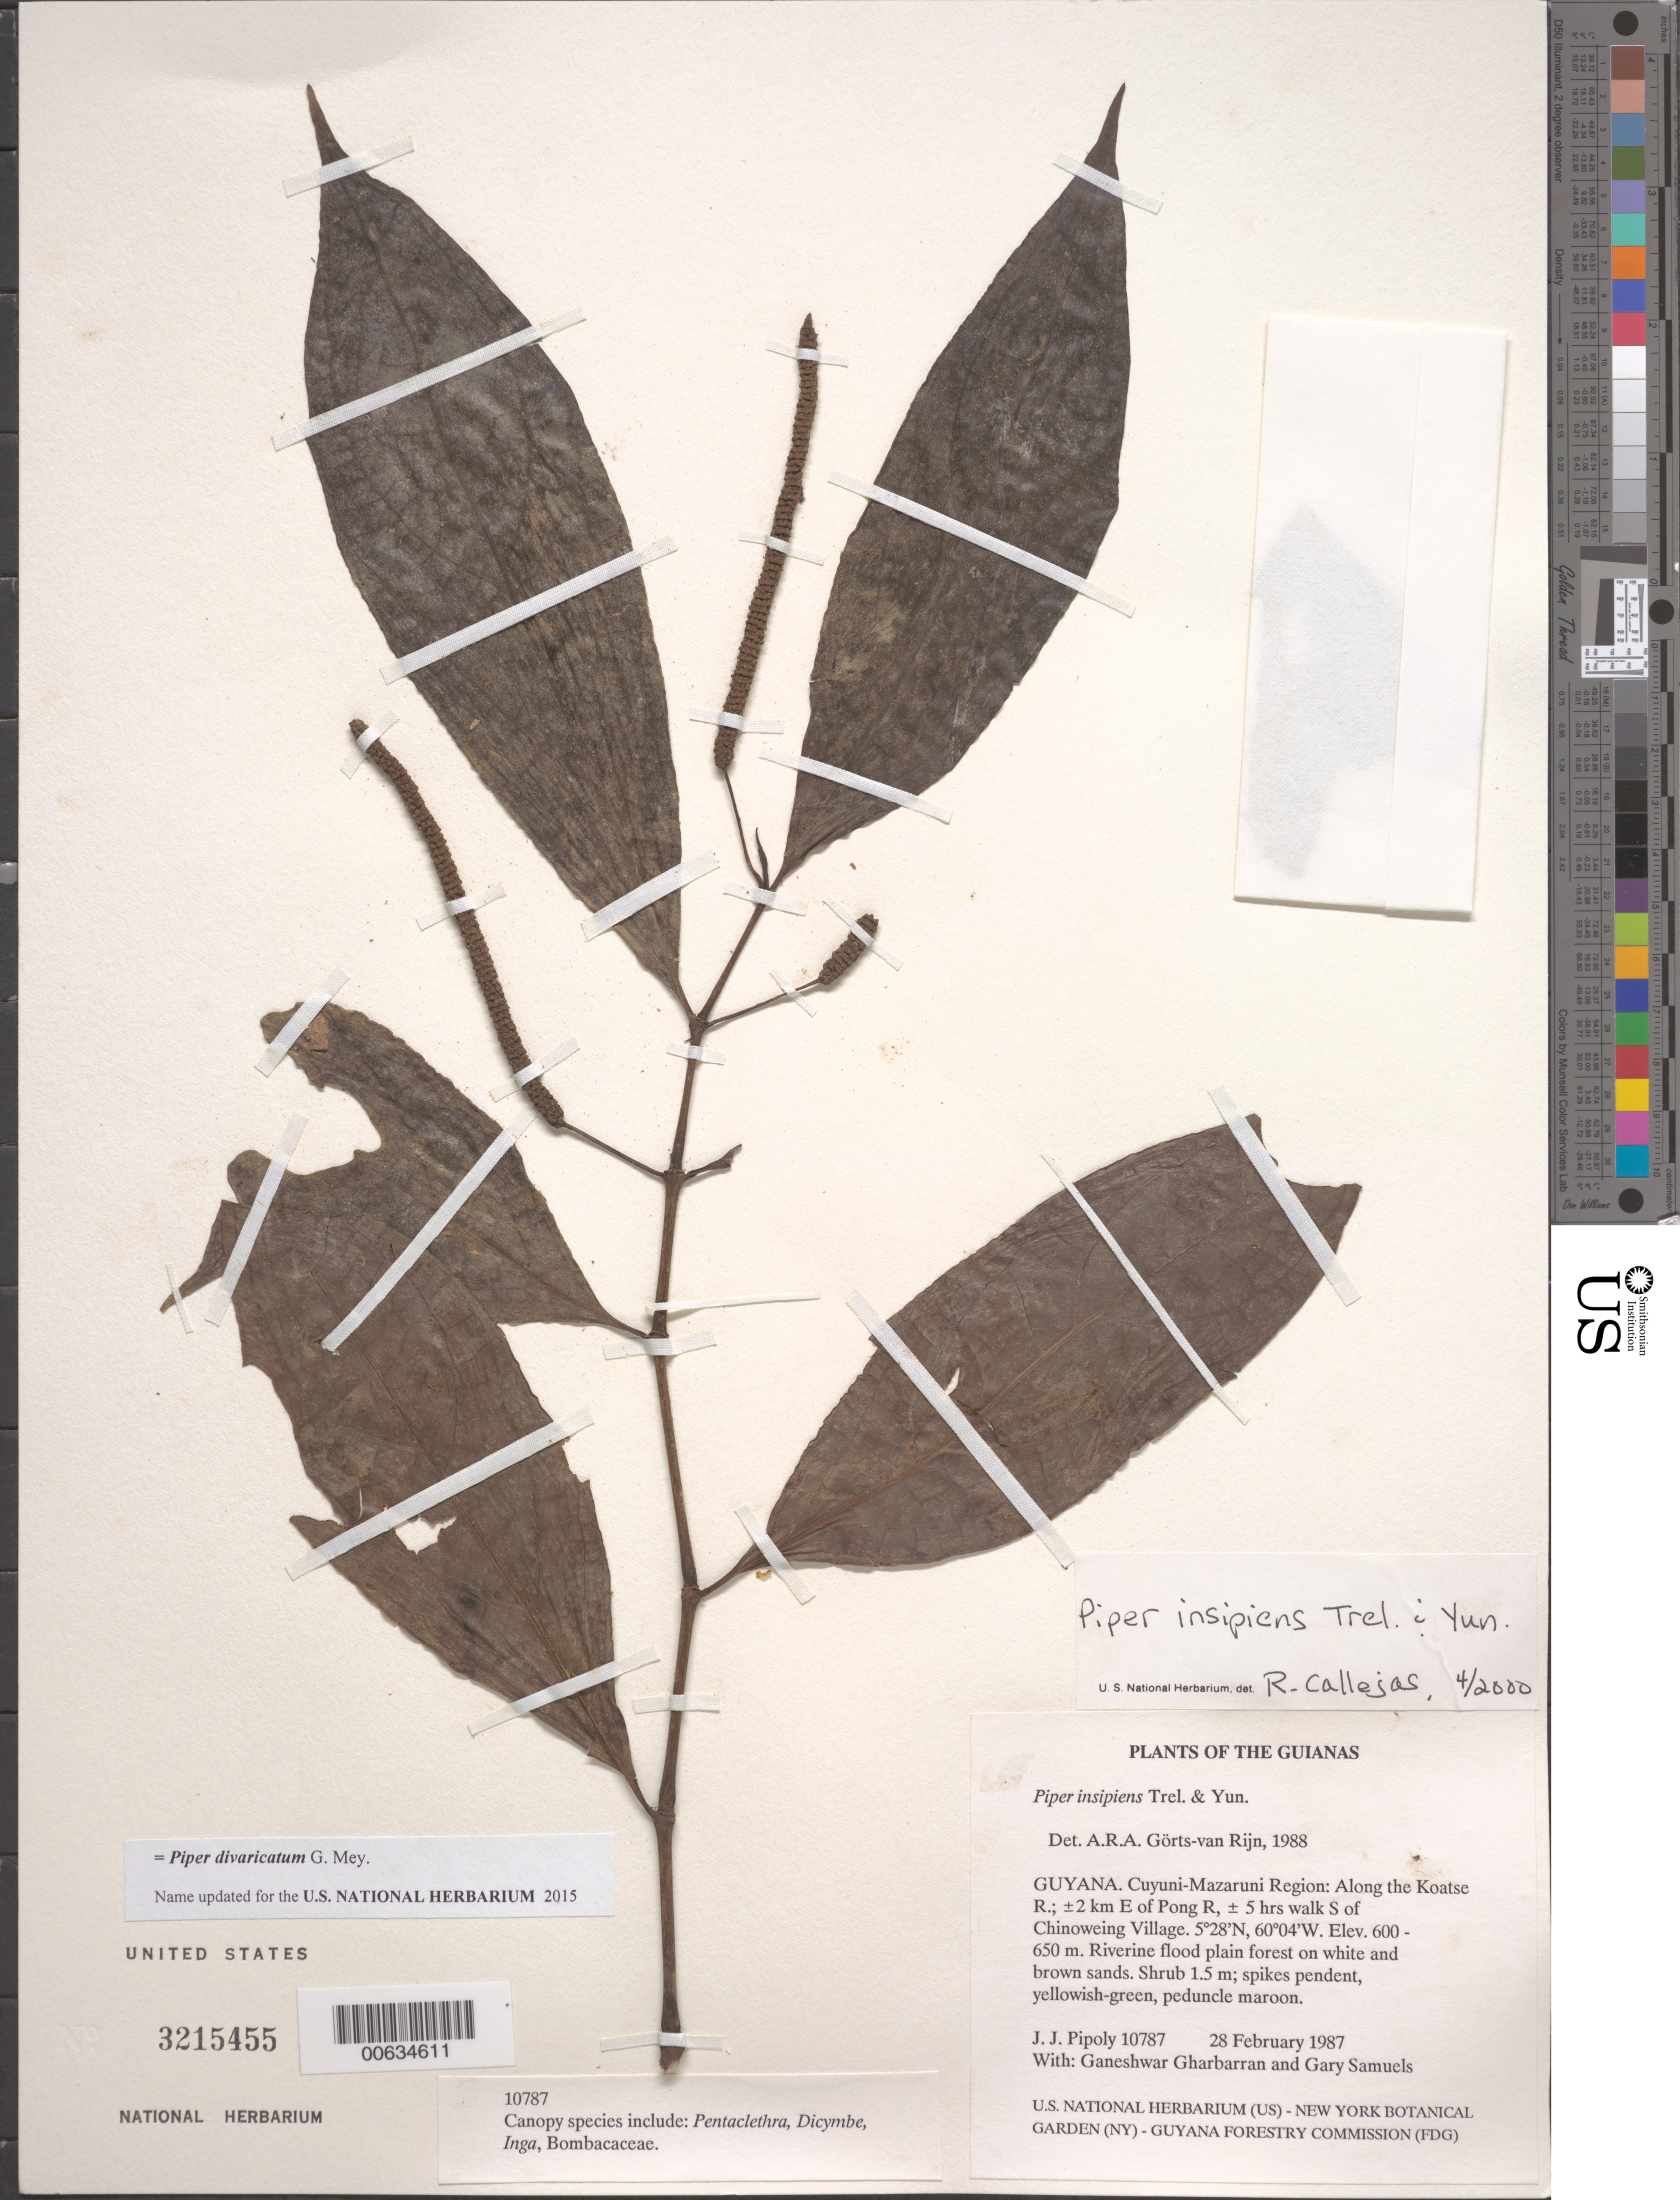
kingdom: Plantae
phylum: Tracheophyta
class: Magnoliopsida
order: Piperales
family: Piperaceae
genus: Piper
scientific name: Piper insipiens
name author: Trel. & Yunck.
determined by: Callejas, Ricardo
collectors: J. J. Pipoly, G. Gharbarran & G. Samuels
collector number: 10787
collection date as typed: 28 February 1987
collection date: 1987-02-28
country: Guyana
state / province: Cuyuni-Mazaruni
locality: Along the Koatse R.; ±2 km E of Pong R, ± 5 hrs walk S of Chinoweing Village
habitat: Riverine flood plain forest on white and brown sands; canopy spp. include Pentaclethra, Dicymbe, Bombacaceae, Inga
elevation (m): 600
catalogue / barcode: US 3215455